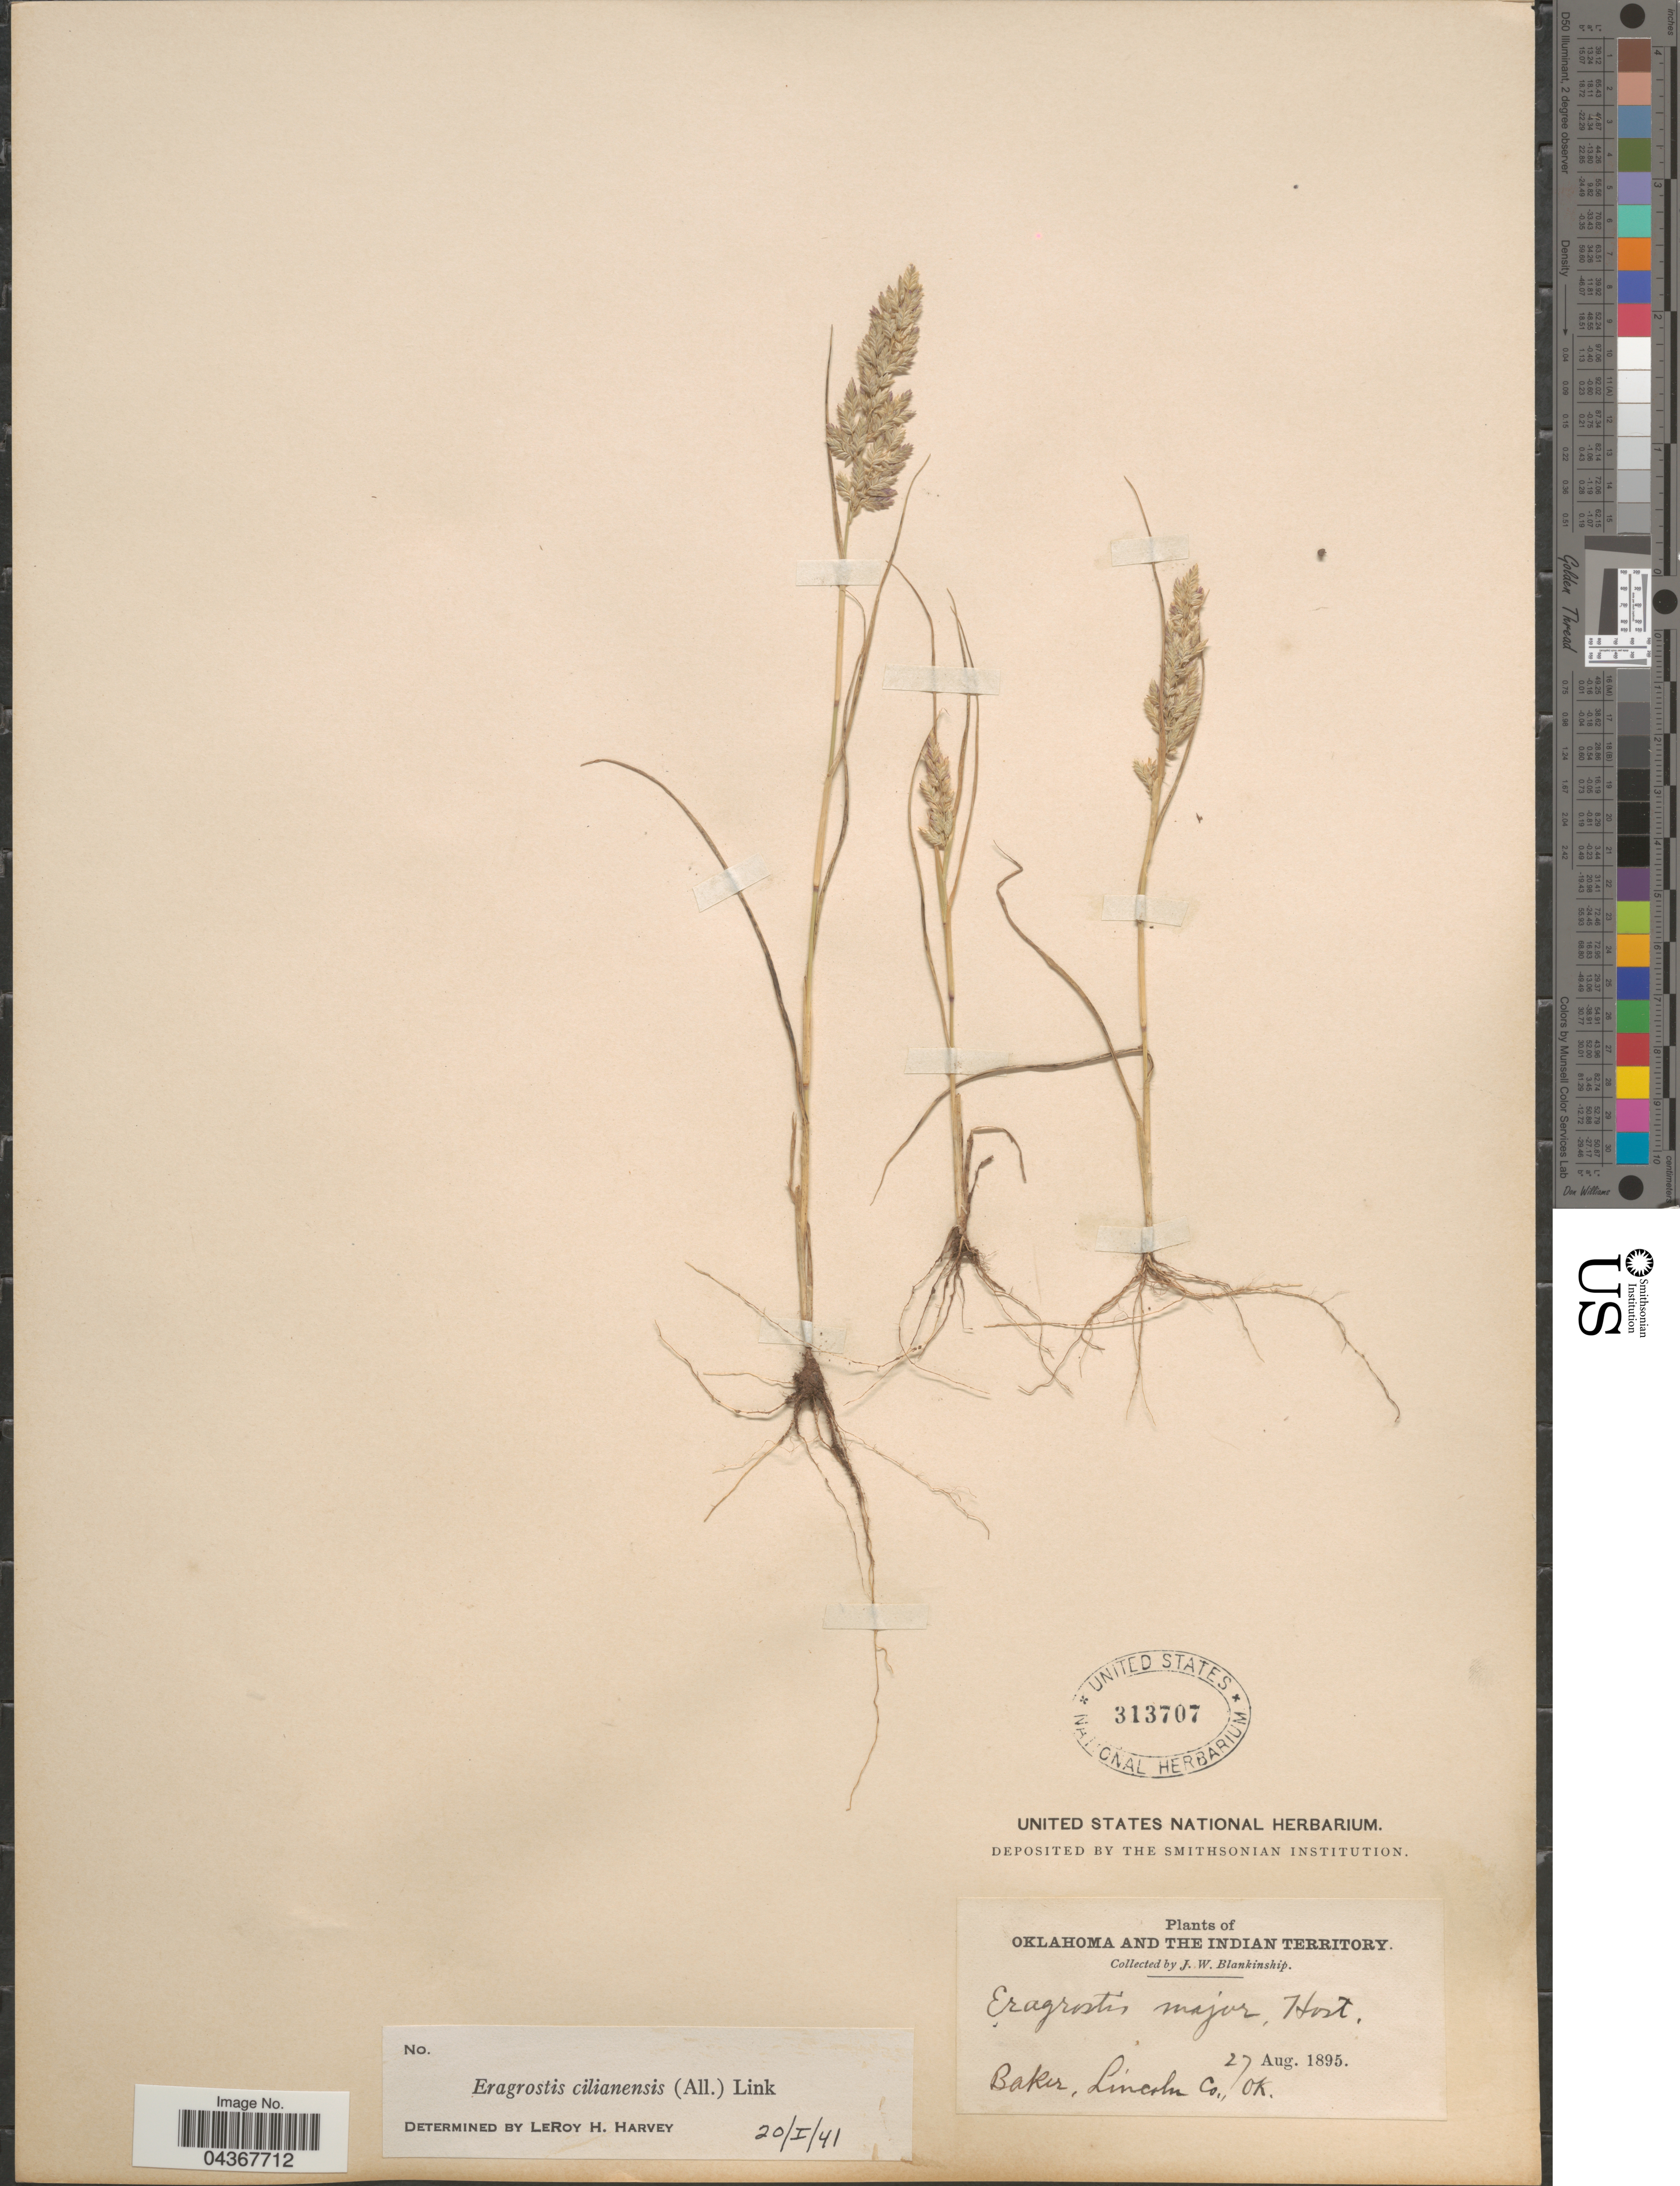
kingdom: Plantae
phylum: Tracheophyta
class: Liliopsida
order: Poales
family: Poaceae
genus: Eragrostis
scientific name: Eragrostis cilianensis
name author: (Bellardi) Vignolo ex Janch.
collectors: J. W. Blankinship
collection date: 1895-08-27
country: United States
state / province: Oklahoma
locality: Baker, Lincoln Co.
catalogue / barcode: US 313707